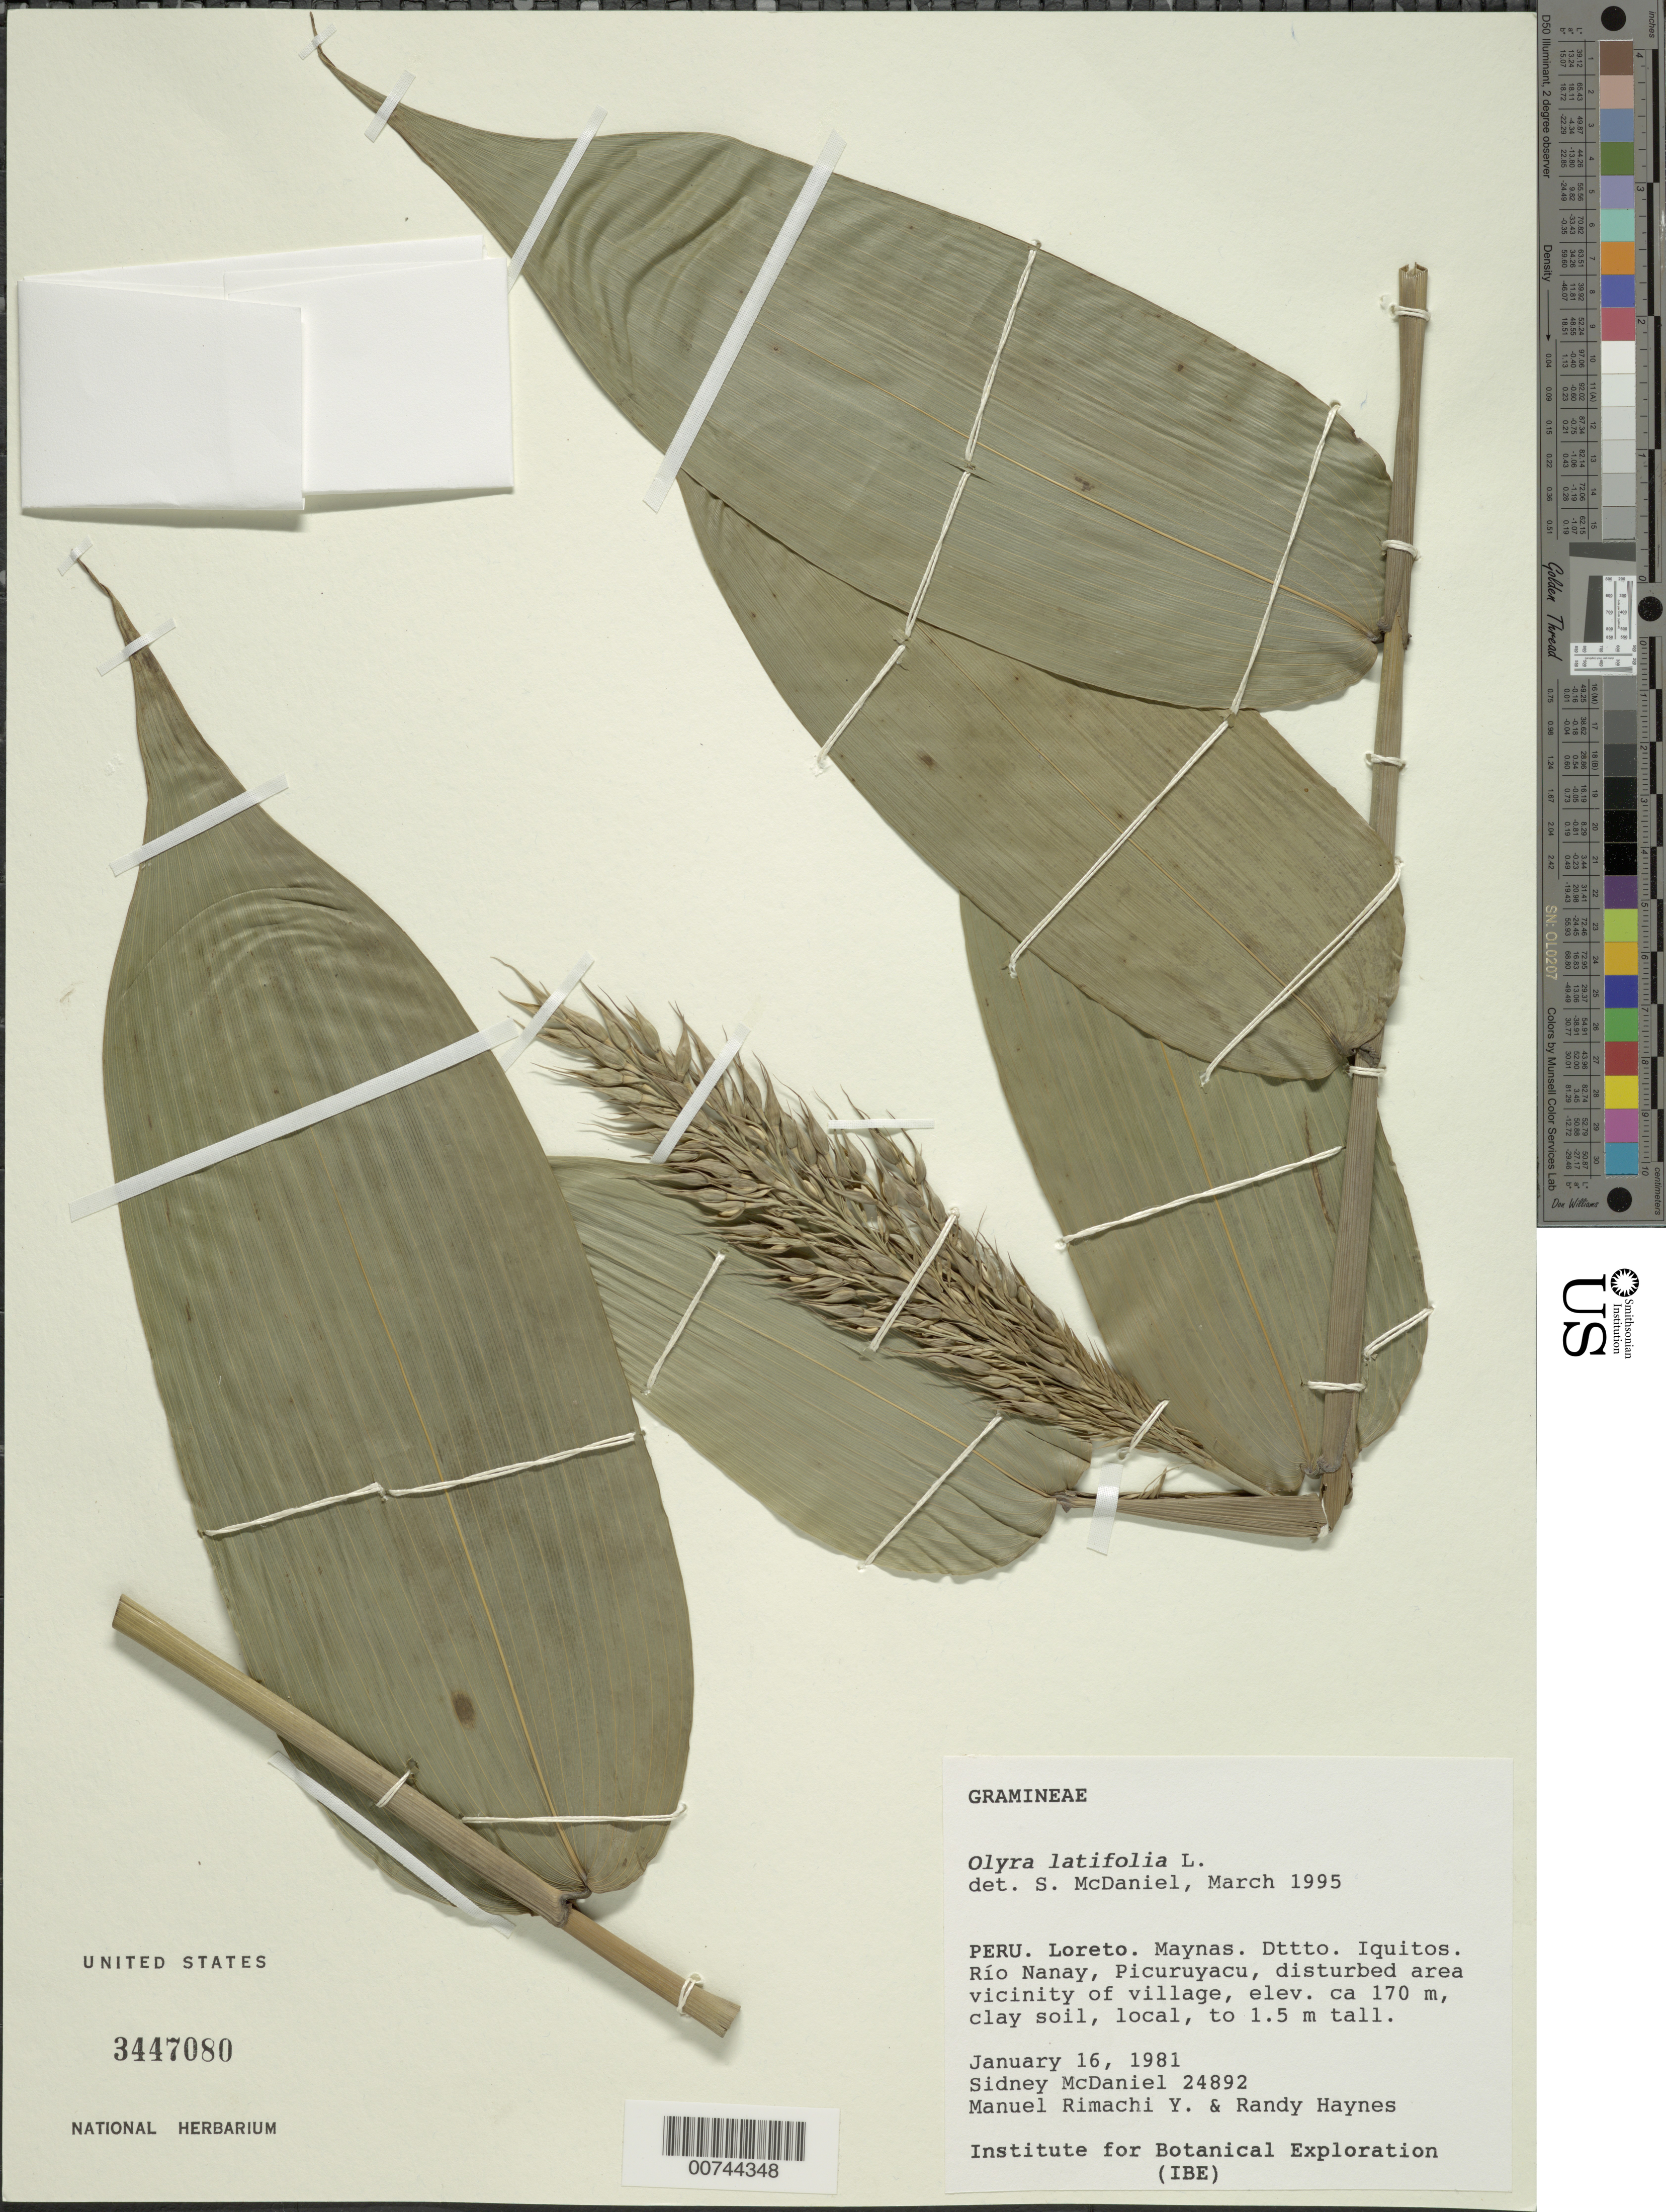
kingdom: Plantae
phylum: Tracheophyta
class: Liliopsida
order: Poales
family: Poaceae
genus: Olyra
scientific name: Olyra latifolia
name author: L.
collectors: S. McDaniel, M. Rimachi Y. & R. R. Haynes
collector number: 24892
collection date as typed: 16 Jan 1981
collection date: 1981-01-16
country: Peru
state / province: Loreto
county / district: Maynas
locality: Dtto. Iquitos; Rio Nanay, Carretera de Picuruyacu.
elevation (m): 170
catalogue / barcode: US 3447080